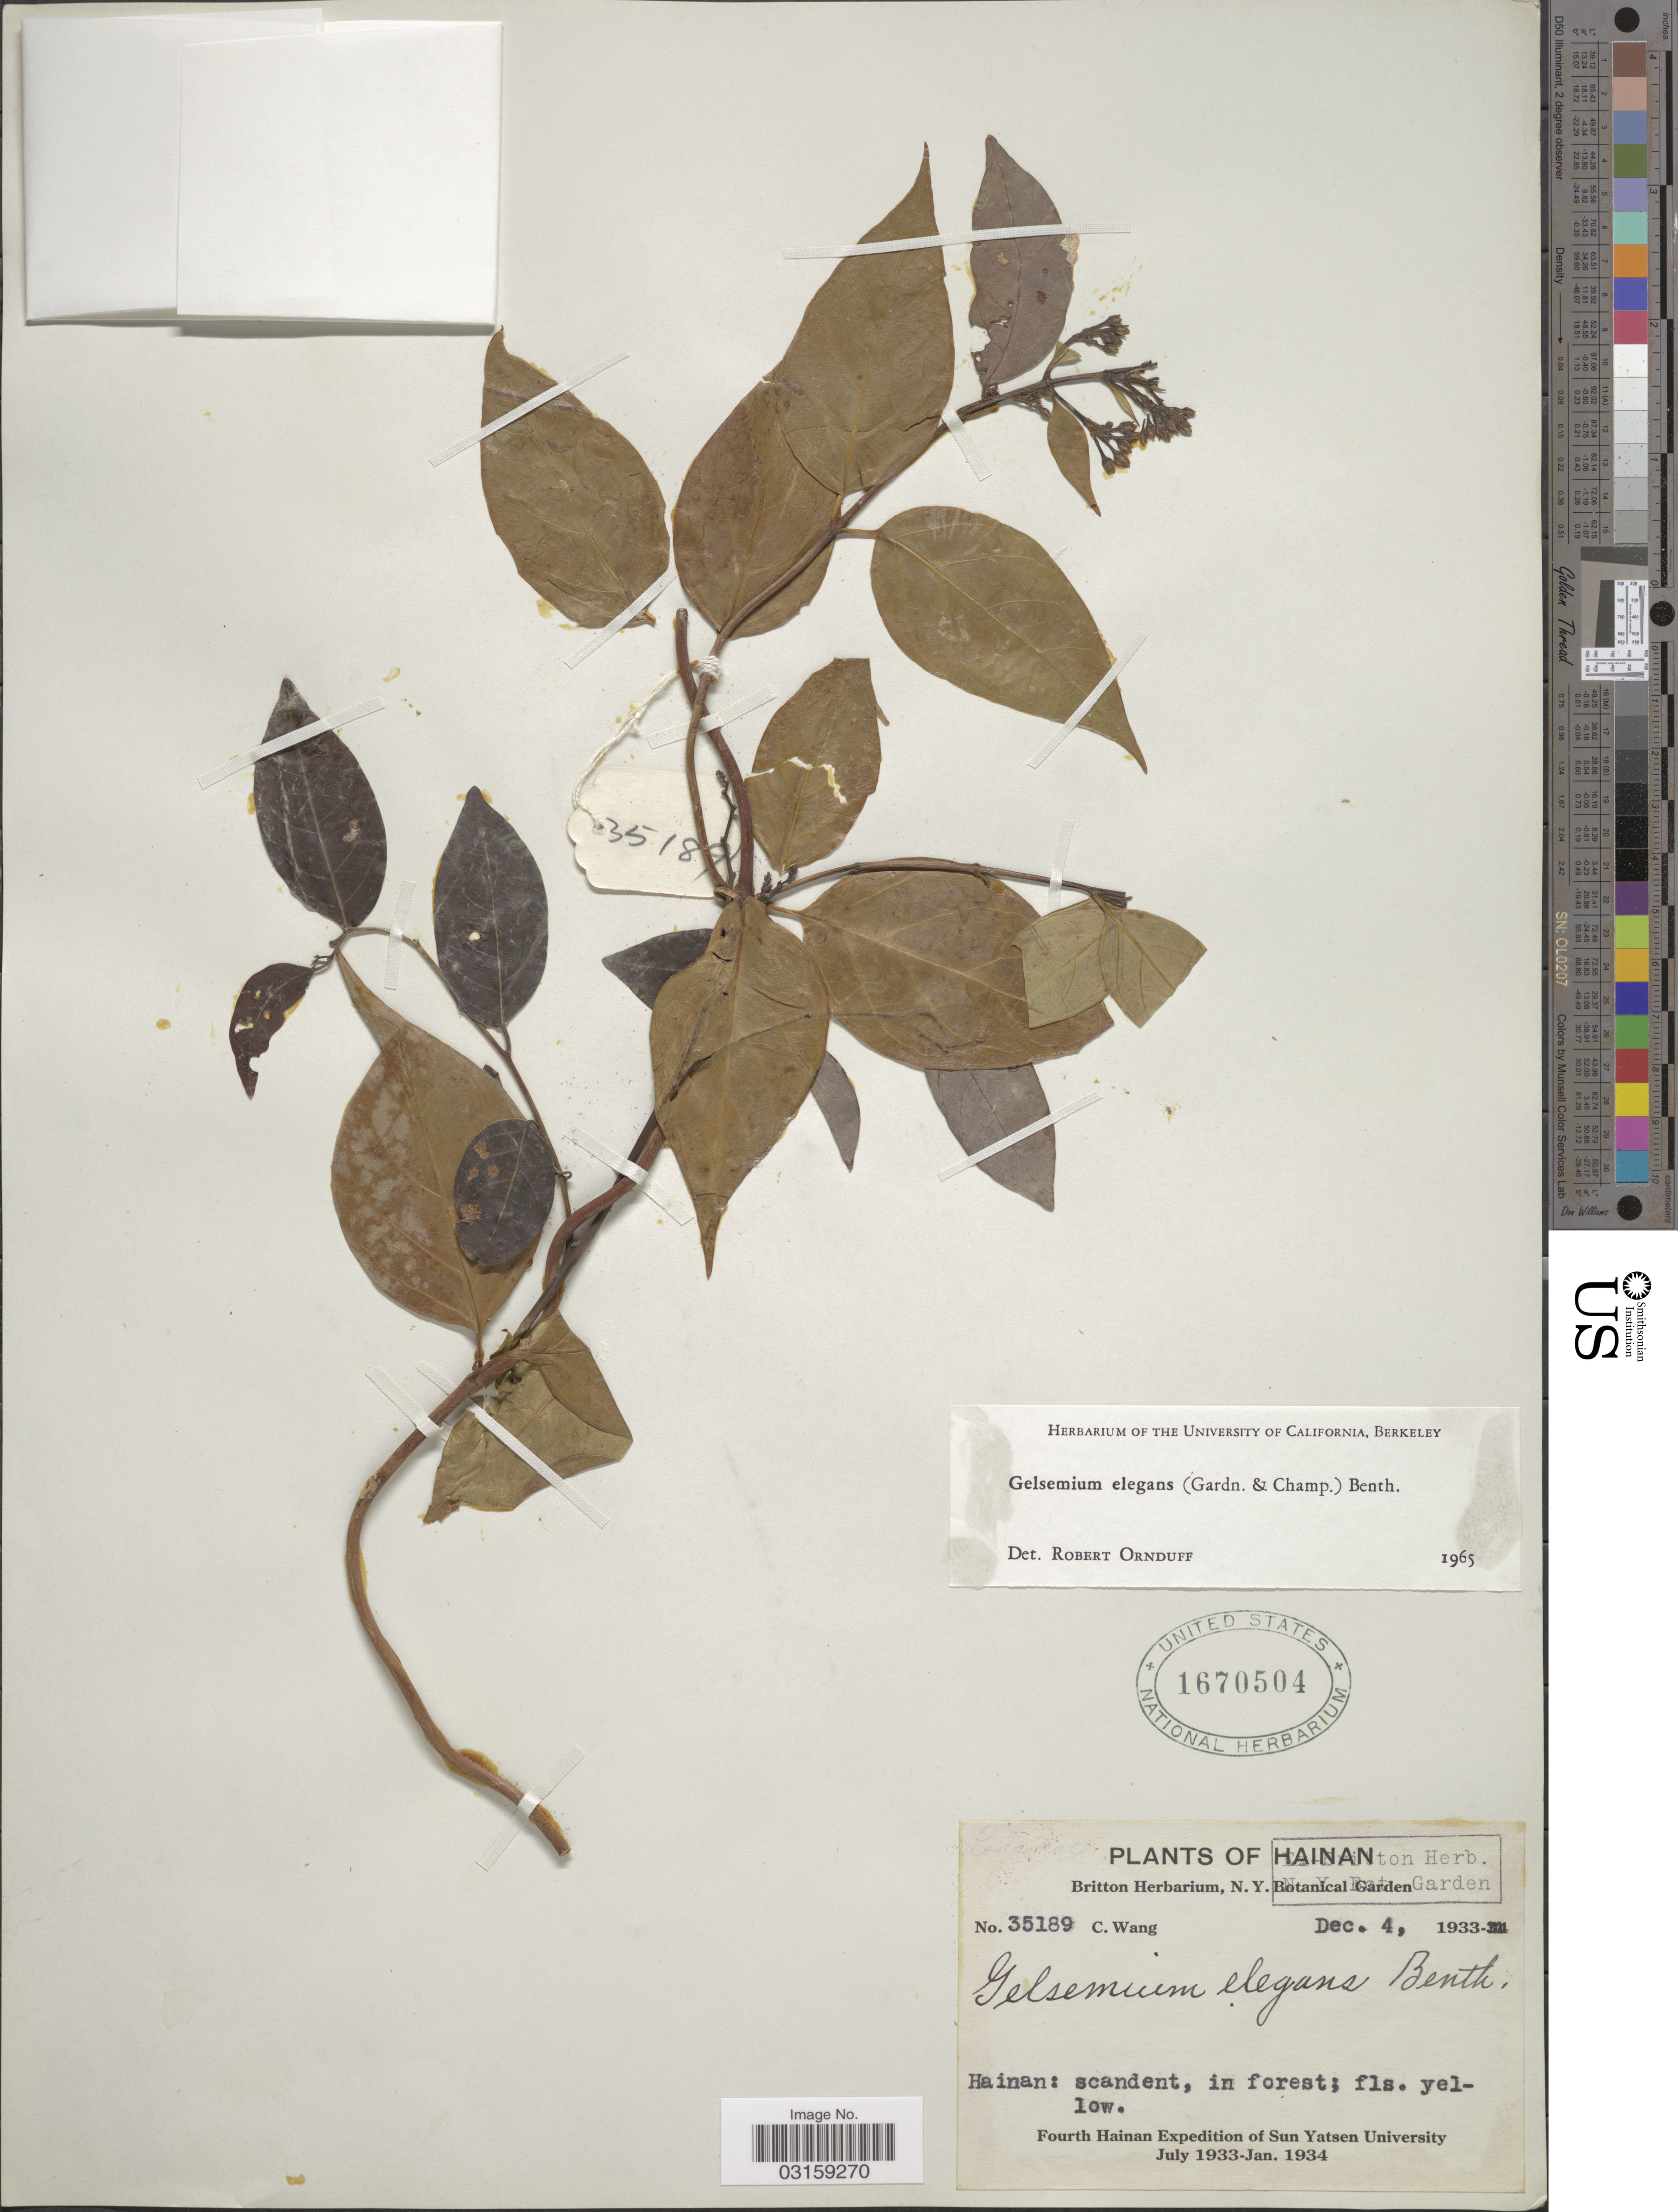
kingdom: Plantae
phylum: Tracheophyta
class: Magnoliopsida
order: Gentianales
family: Gelsemiaceae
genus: Gelsemium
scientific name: Gelsemium elegans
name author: (Gardner & Chapm.) Benth.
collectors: C. Wang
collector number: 35189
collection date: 1933-12-04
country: China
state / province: Hainan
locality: Hainan.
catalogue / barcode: US 1670504